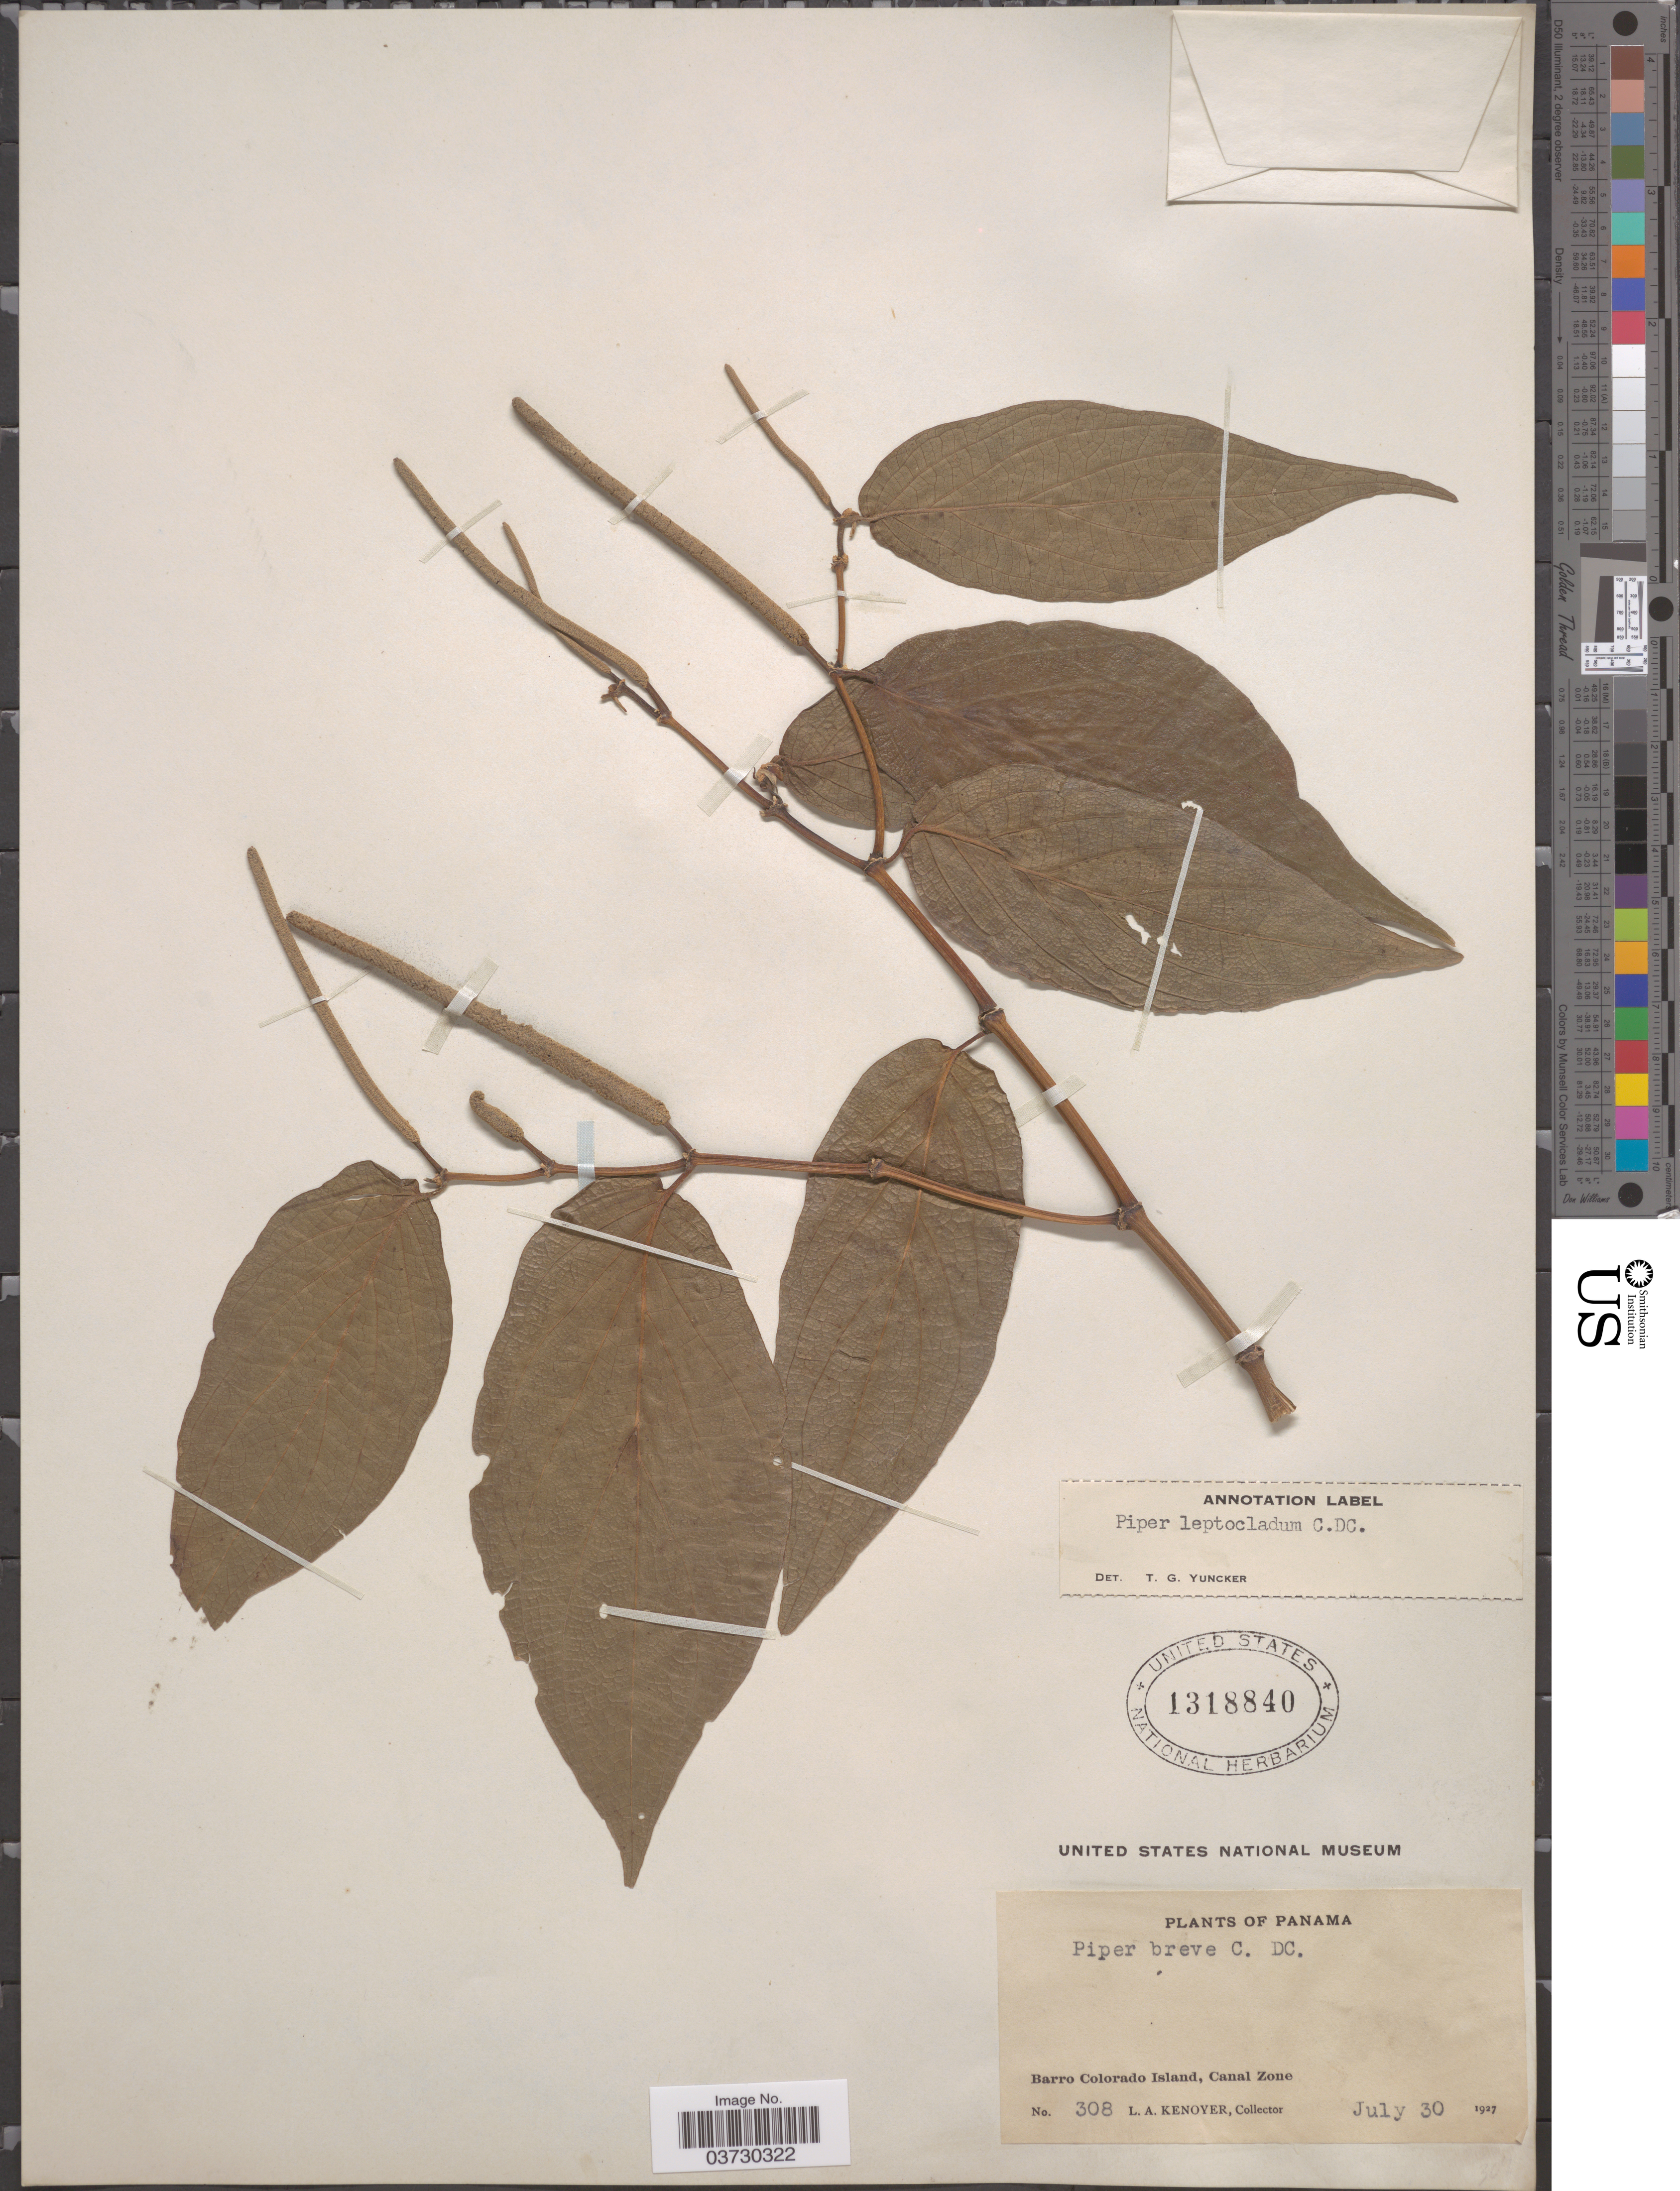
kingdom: Plantae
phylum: Tracheophyta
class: Magnoliopsida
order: Piperales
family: Piperaceae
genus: Piper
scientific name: Piper leptocladum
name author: C. DC.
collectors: L. A. Kenoyer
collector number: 308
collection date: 1927-07-30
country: Panama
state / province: Panamá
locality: Barro Colorado Island, Canal Zone.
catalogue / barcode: US 1318840